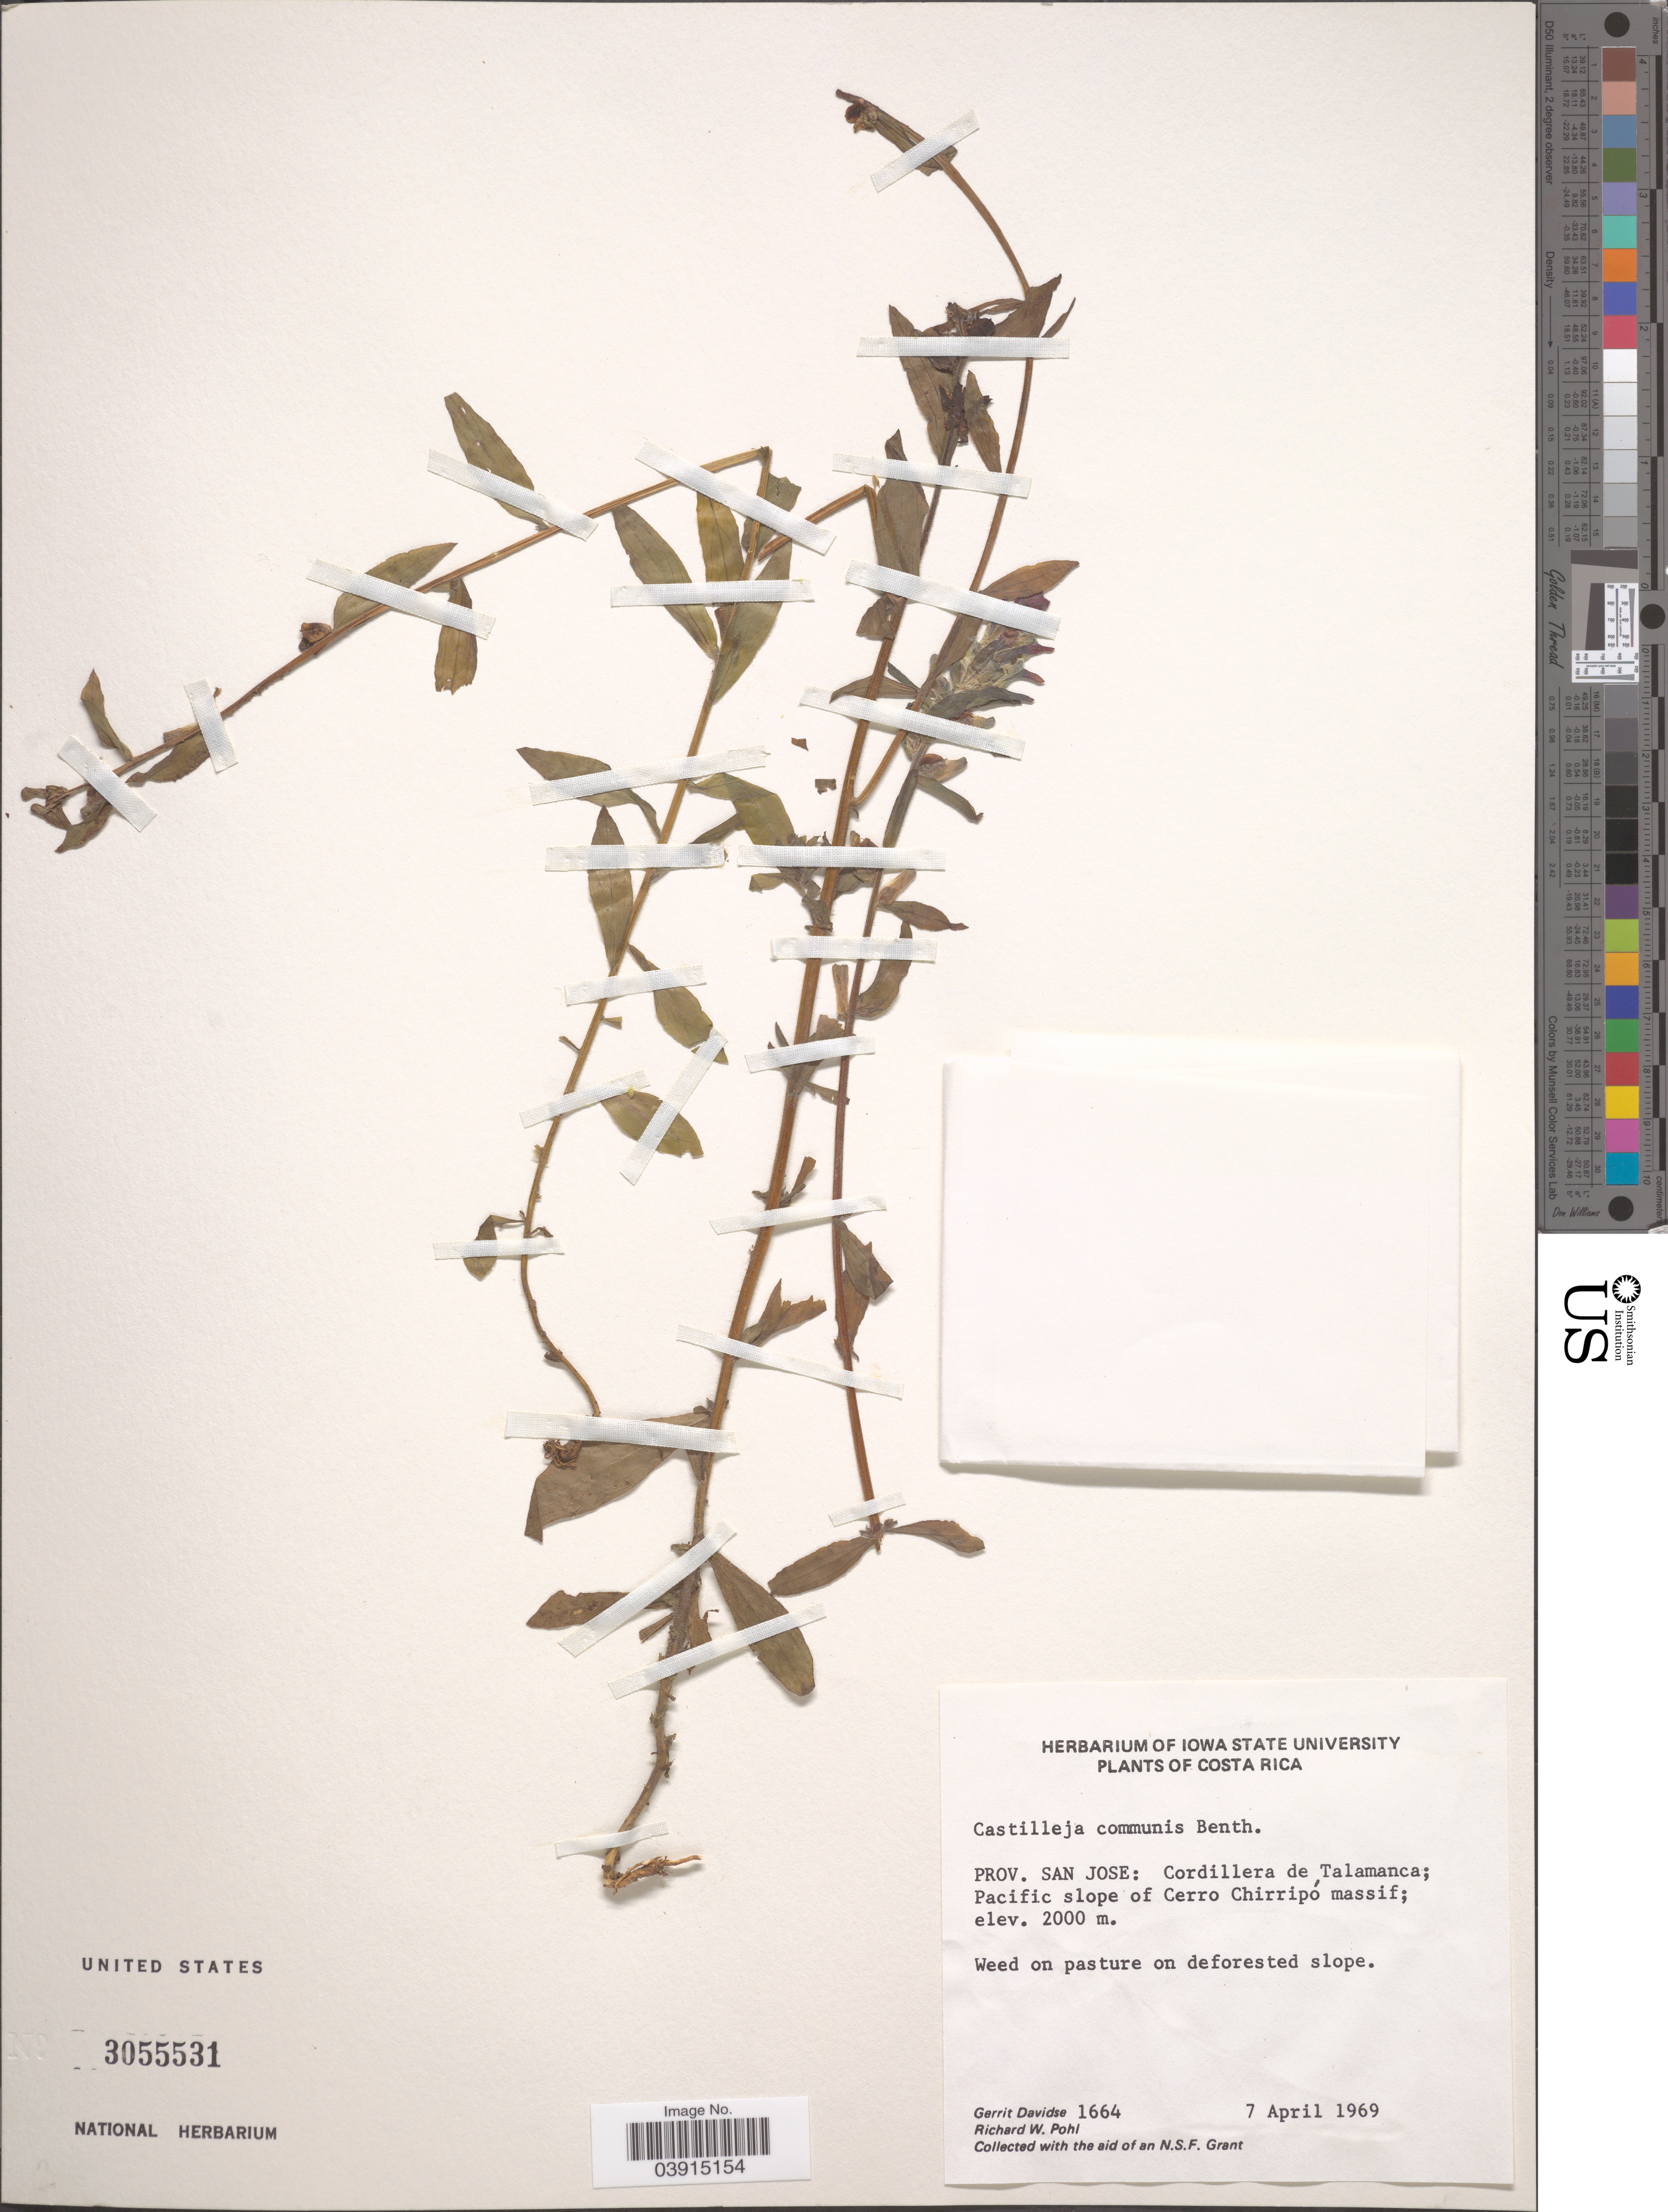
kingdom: Plantae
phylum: Tracheophyta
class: Magnoliopsida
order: Lamiales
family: Orobanchaceae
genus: Castilleja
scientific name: Castilleja communis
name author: Benth.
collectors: G. Davidse & R. W. Pohl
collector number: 1664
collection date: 1969-04-07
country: Costa Rica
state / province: San José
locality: Cordillera de Talamanca; Pacific slope of Cerro Chirripó massif.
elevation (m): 2000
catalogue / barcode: US 3055531